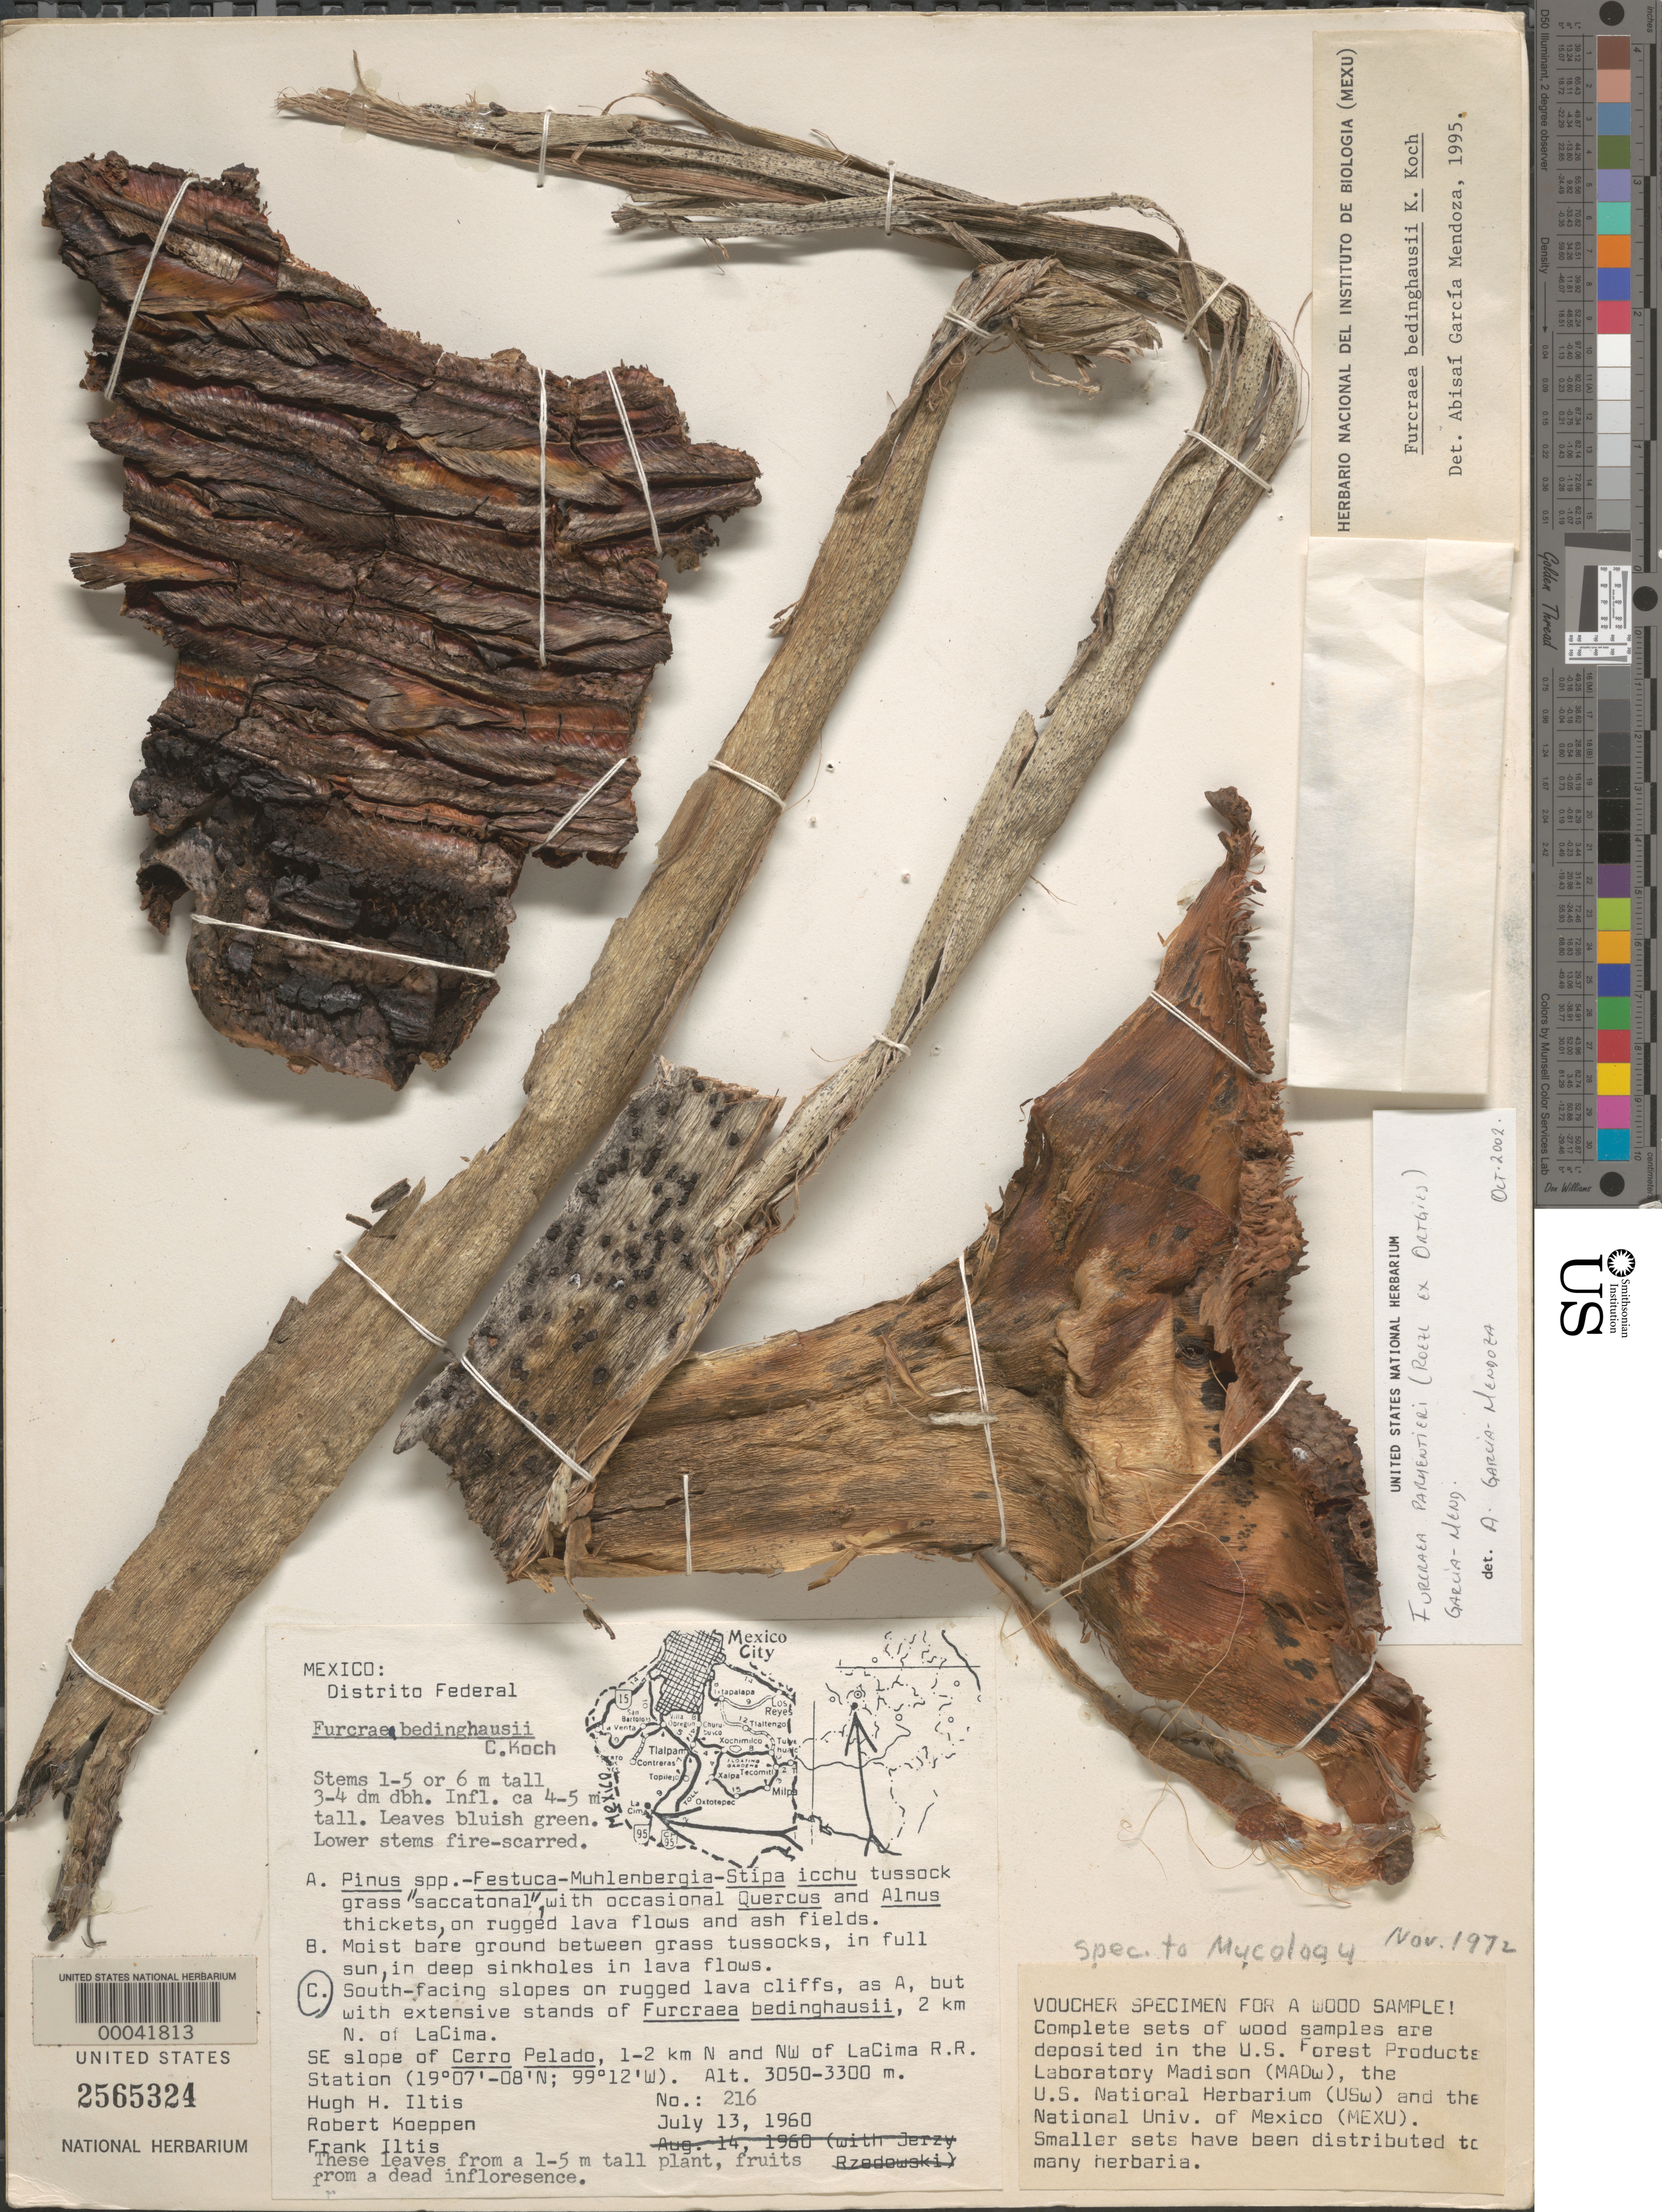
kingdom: Plantae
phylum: Tracheophyta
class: Liliopsida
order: Asparagales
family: Asparagaceae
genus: Furcraea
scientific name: Furcraea parmentieri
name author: (Roezl) García-Mend.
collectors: H. H. Iltis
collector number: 216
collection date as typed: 13 Jul 1960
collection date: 1960-07-13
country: Mexico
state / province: Distrito Federal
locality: SE slope of Cerro Pelado, 1-2 km N and NW of Lacima R.R. Station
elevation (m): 3050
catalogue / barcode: US 2565324